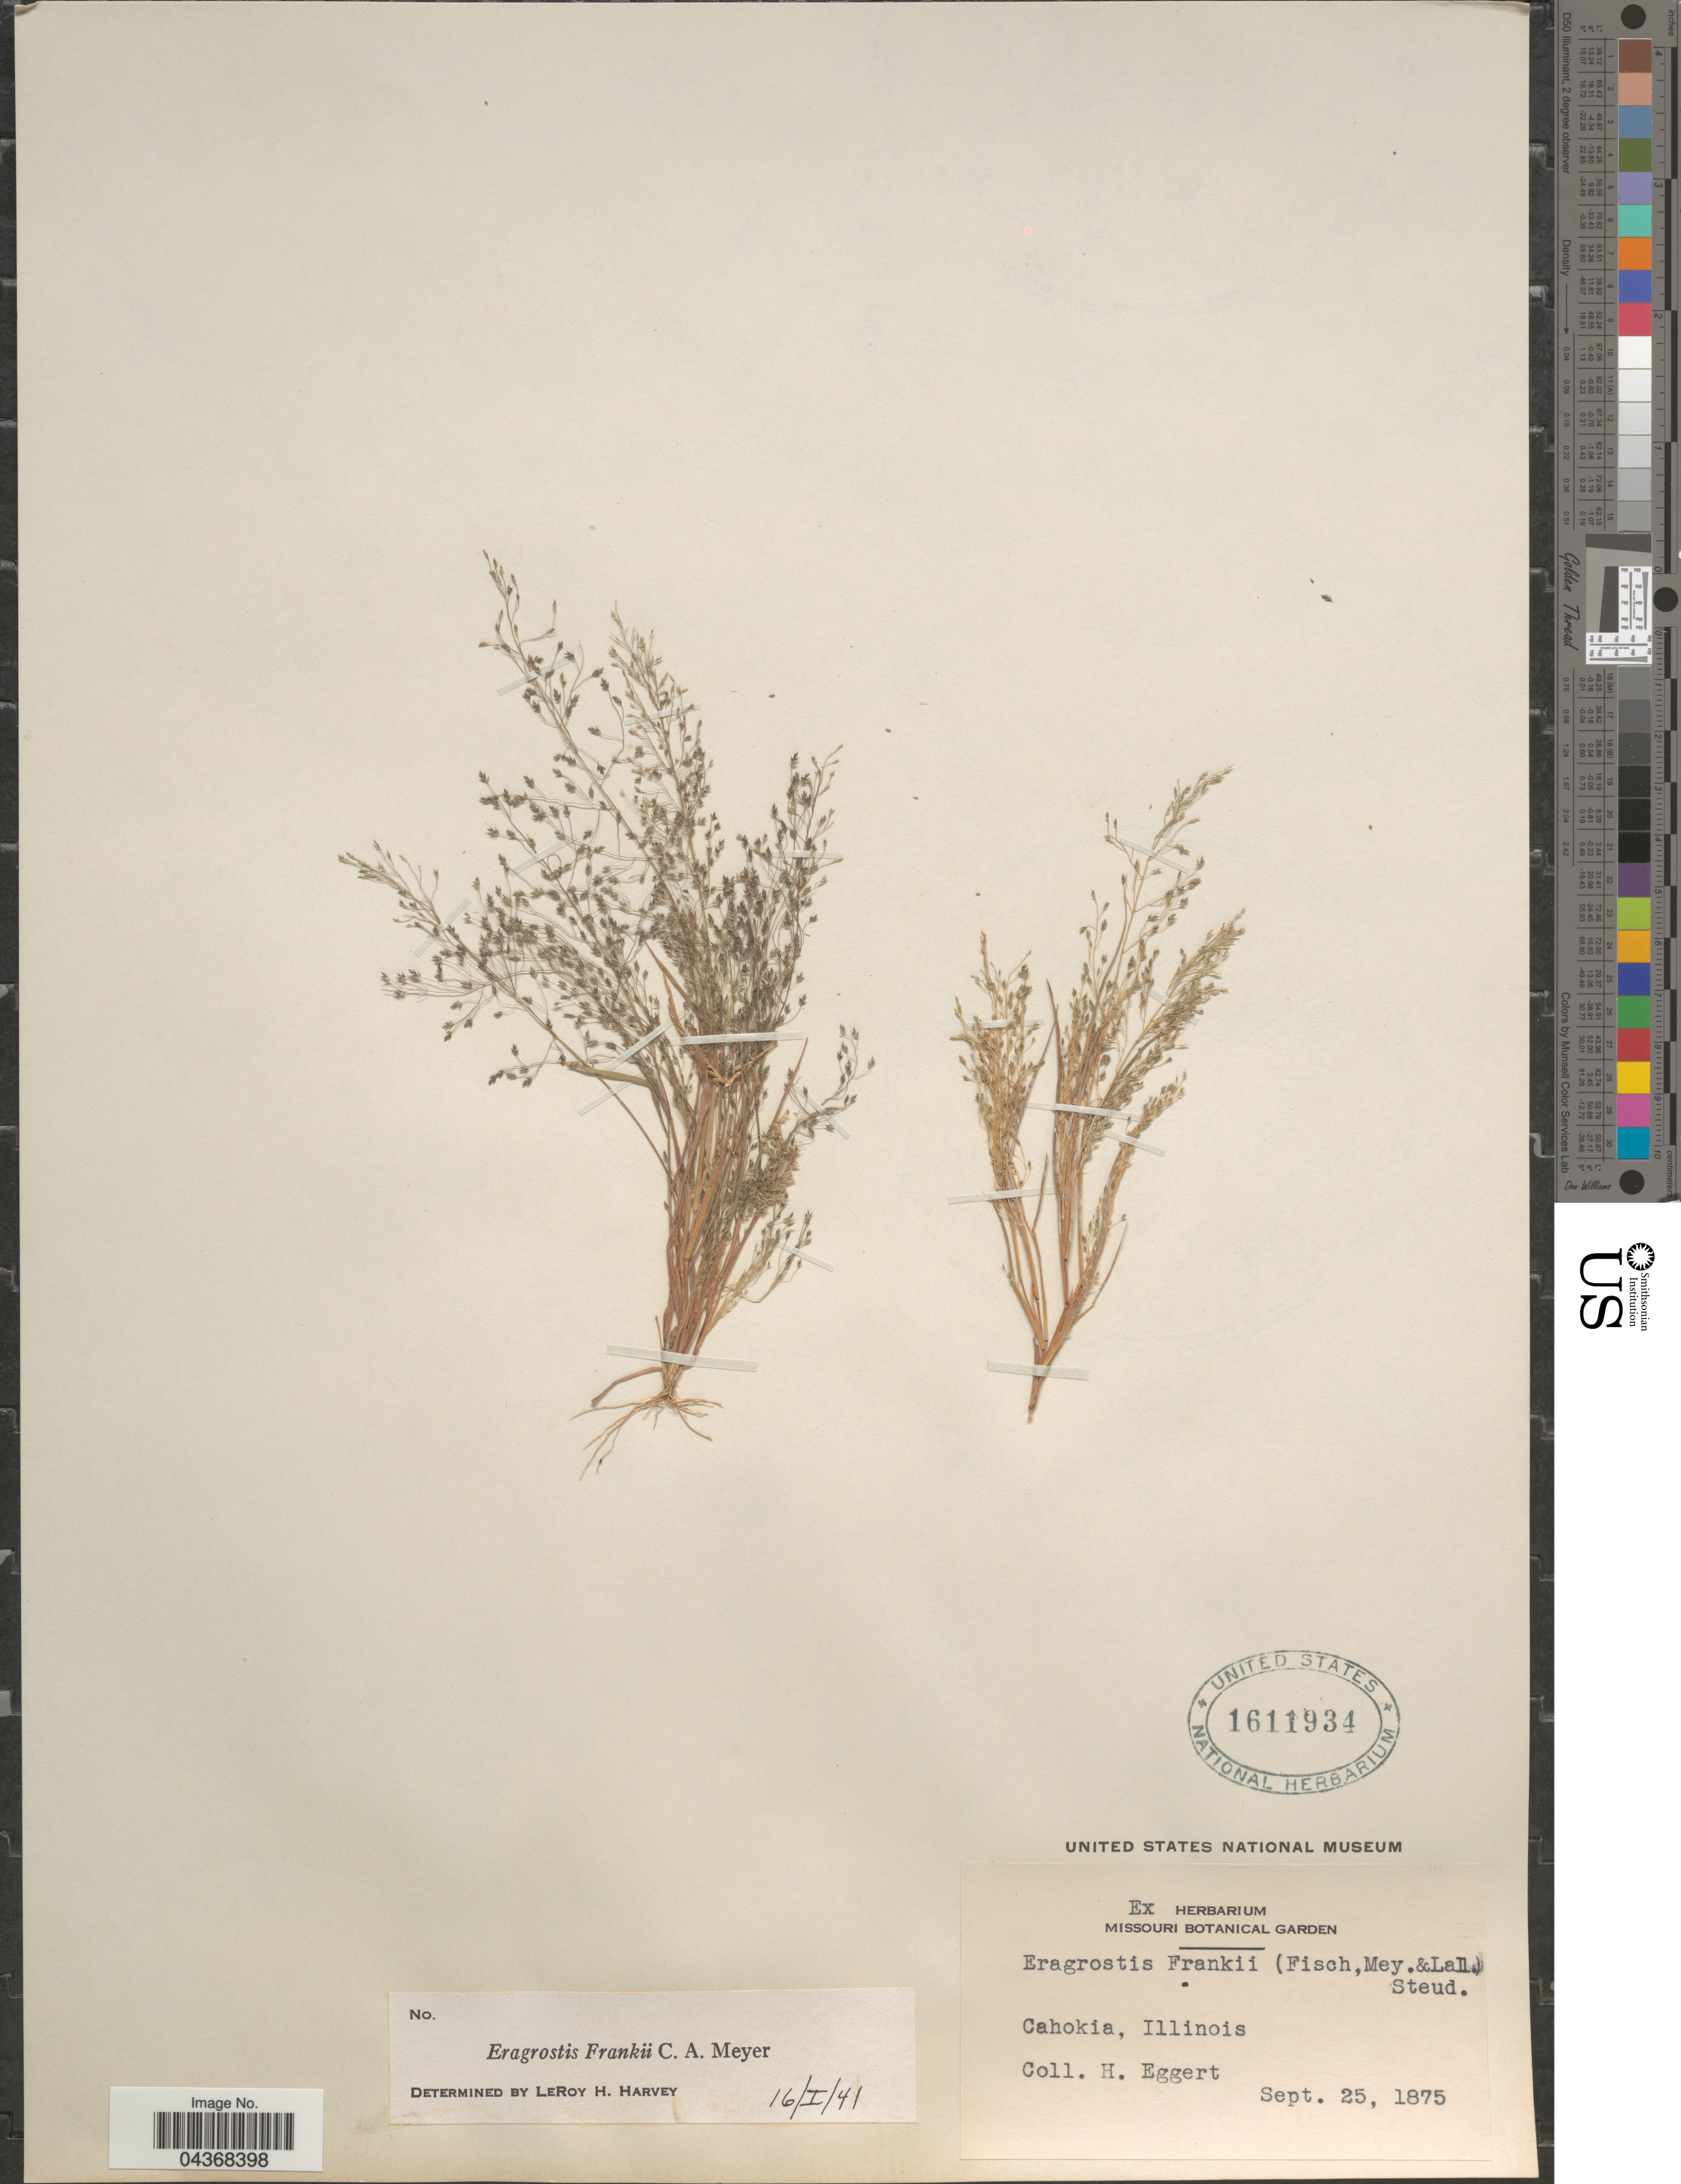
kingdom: Plantae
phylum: Tracheophyta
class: Liliopsida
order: Poales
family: Poaceae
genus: Eragrostis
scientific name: Eragrostis frankii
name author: C.A. Mey. ex Steud.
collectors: H. Eggert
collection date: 1875-09-25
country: United States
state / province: Illinois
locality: Cahokia.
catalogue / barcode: US 1611934